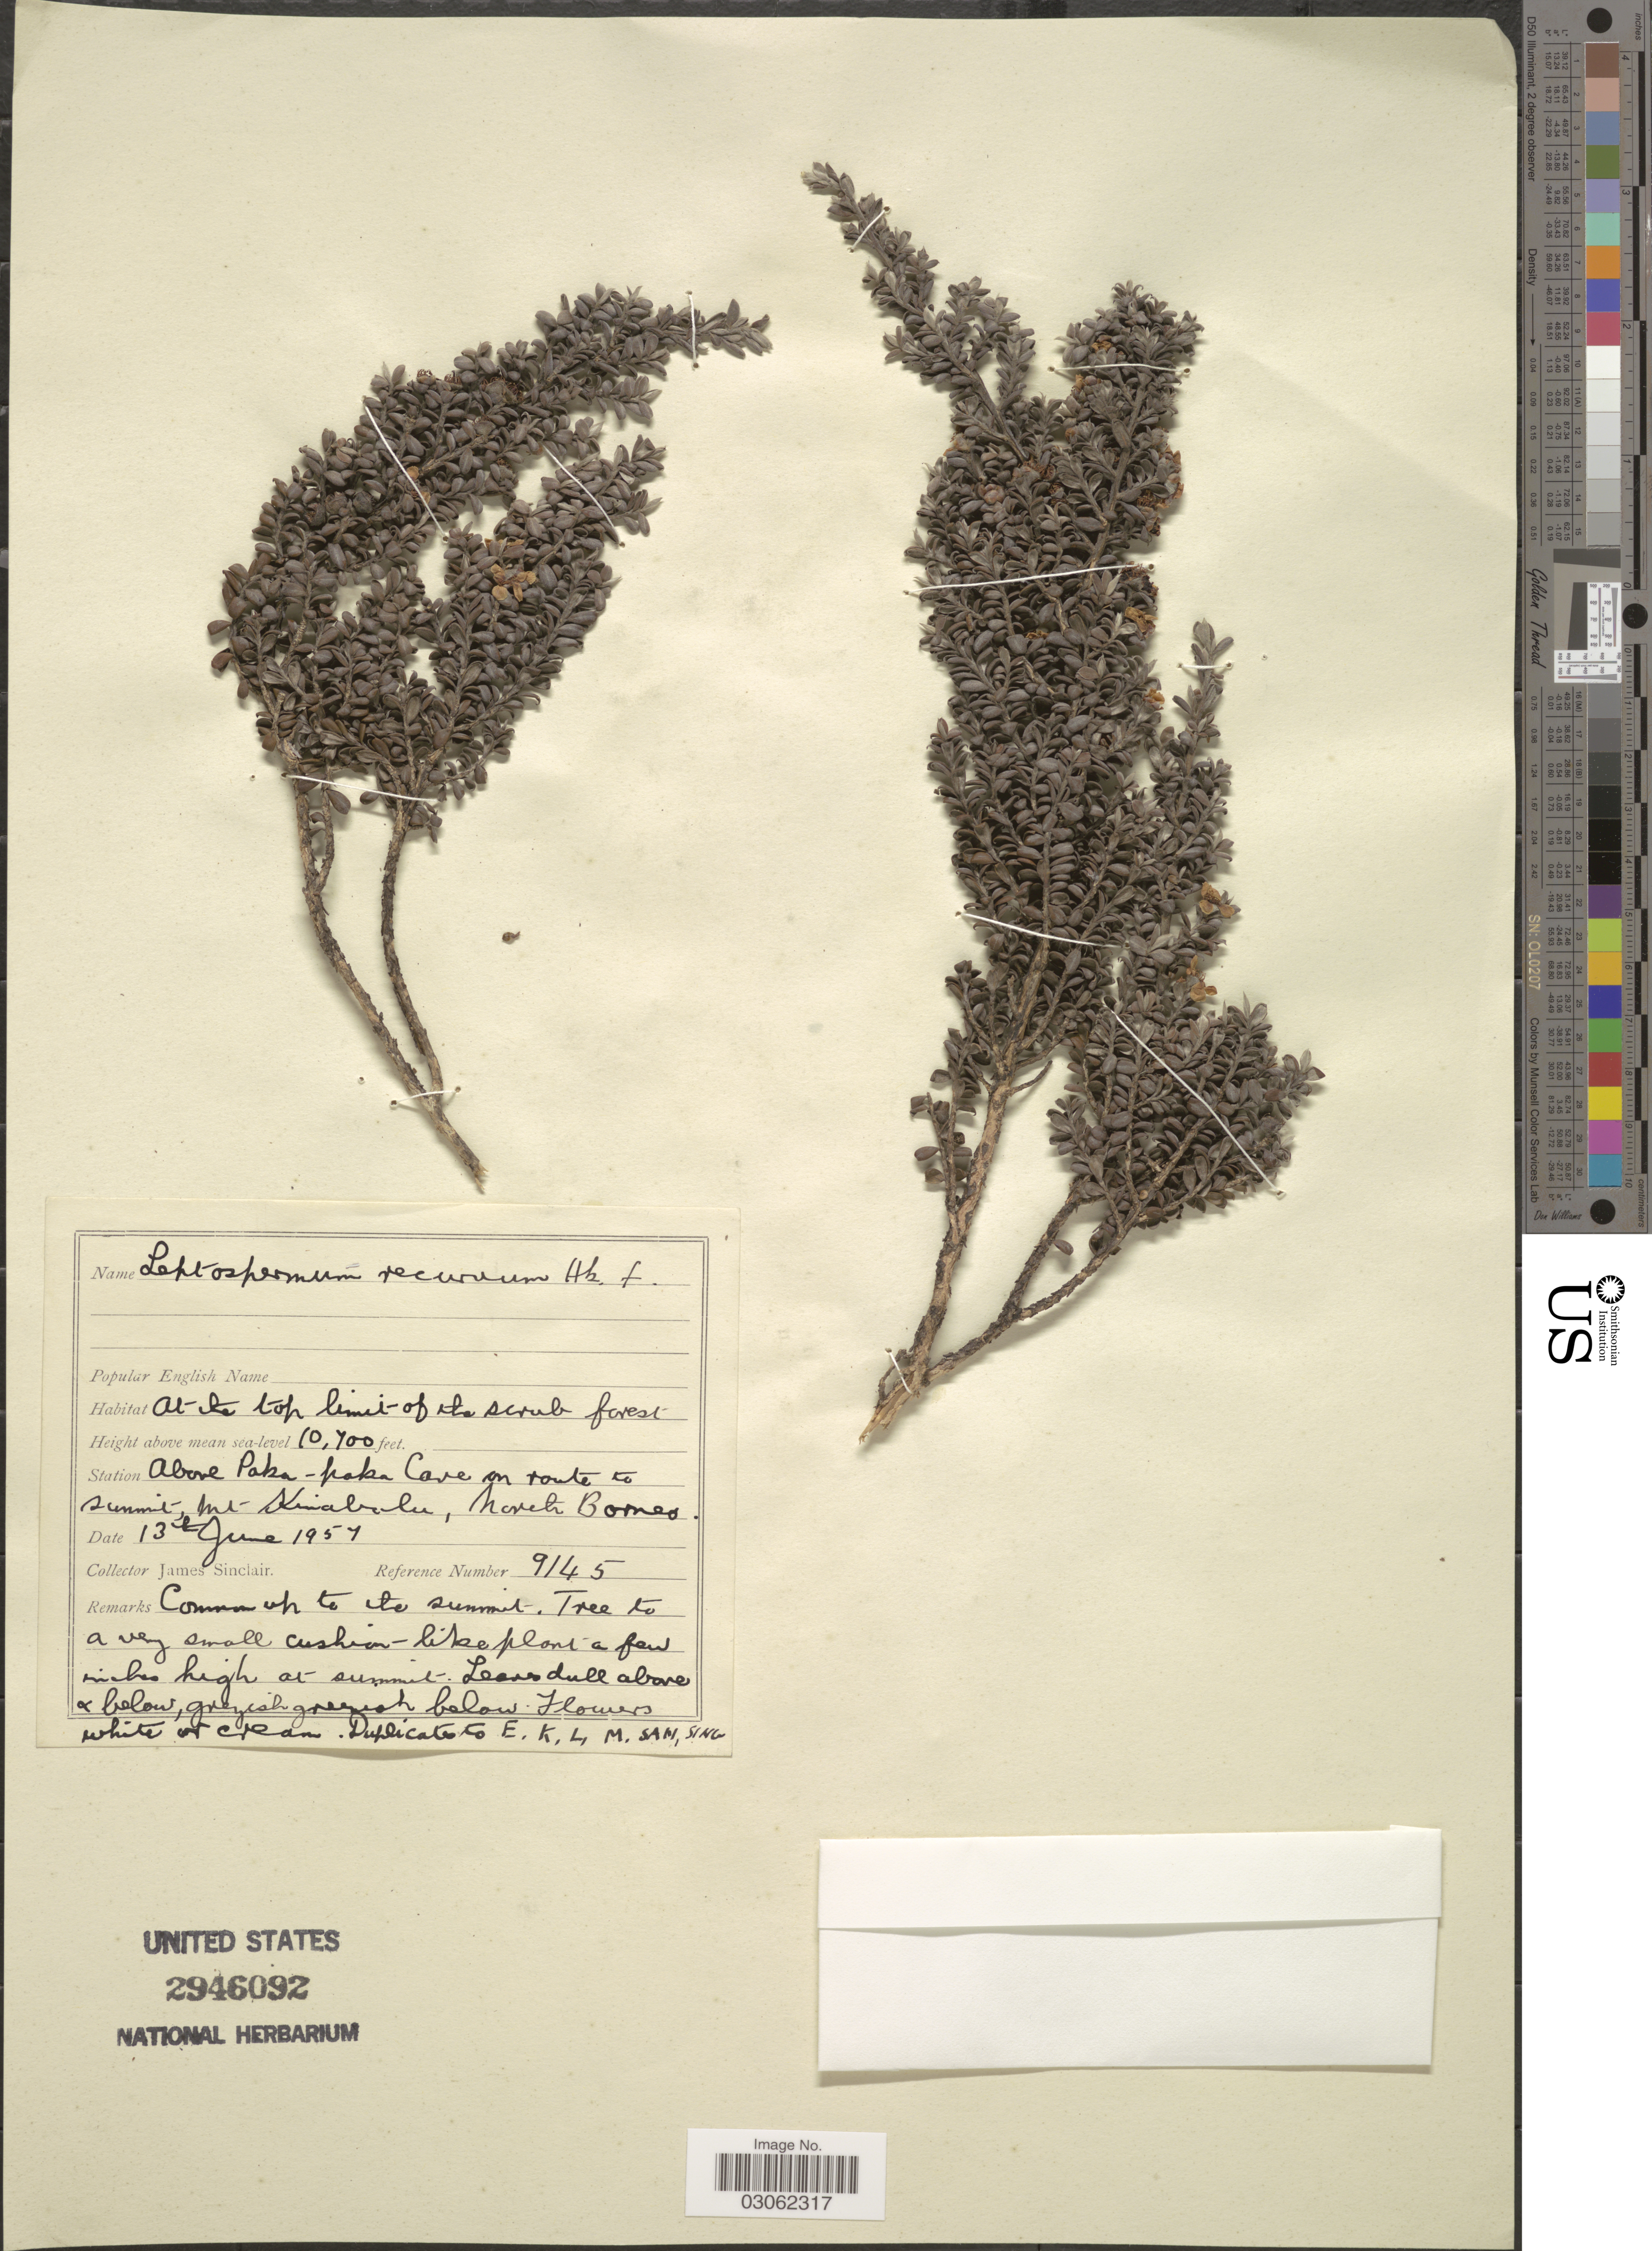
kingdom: Plantae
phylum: Tracheophyta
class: Magnoliopsida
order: Myrtales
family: Myrtaceae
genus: Leptospermum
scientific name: Leptospermum recurvum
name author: Hook. f.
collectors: J. Sinclair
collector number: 9145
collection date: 1951-06-13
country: Malaysia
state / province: Sabah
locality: Above Paka-paka Cave on route to summit, Mt. Kinabalu, North Borneo.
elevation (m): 3261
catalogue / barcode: US 2946092